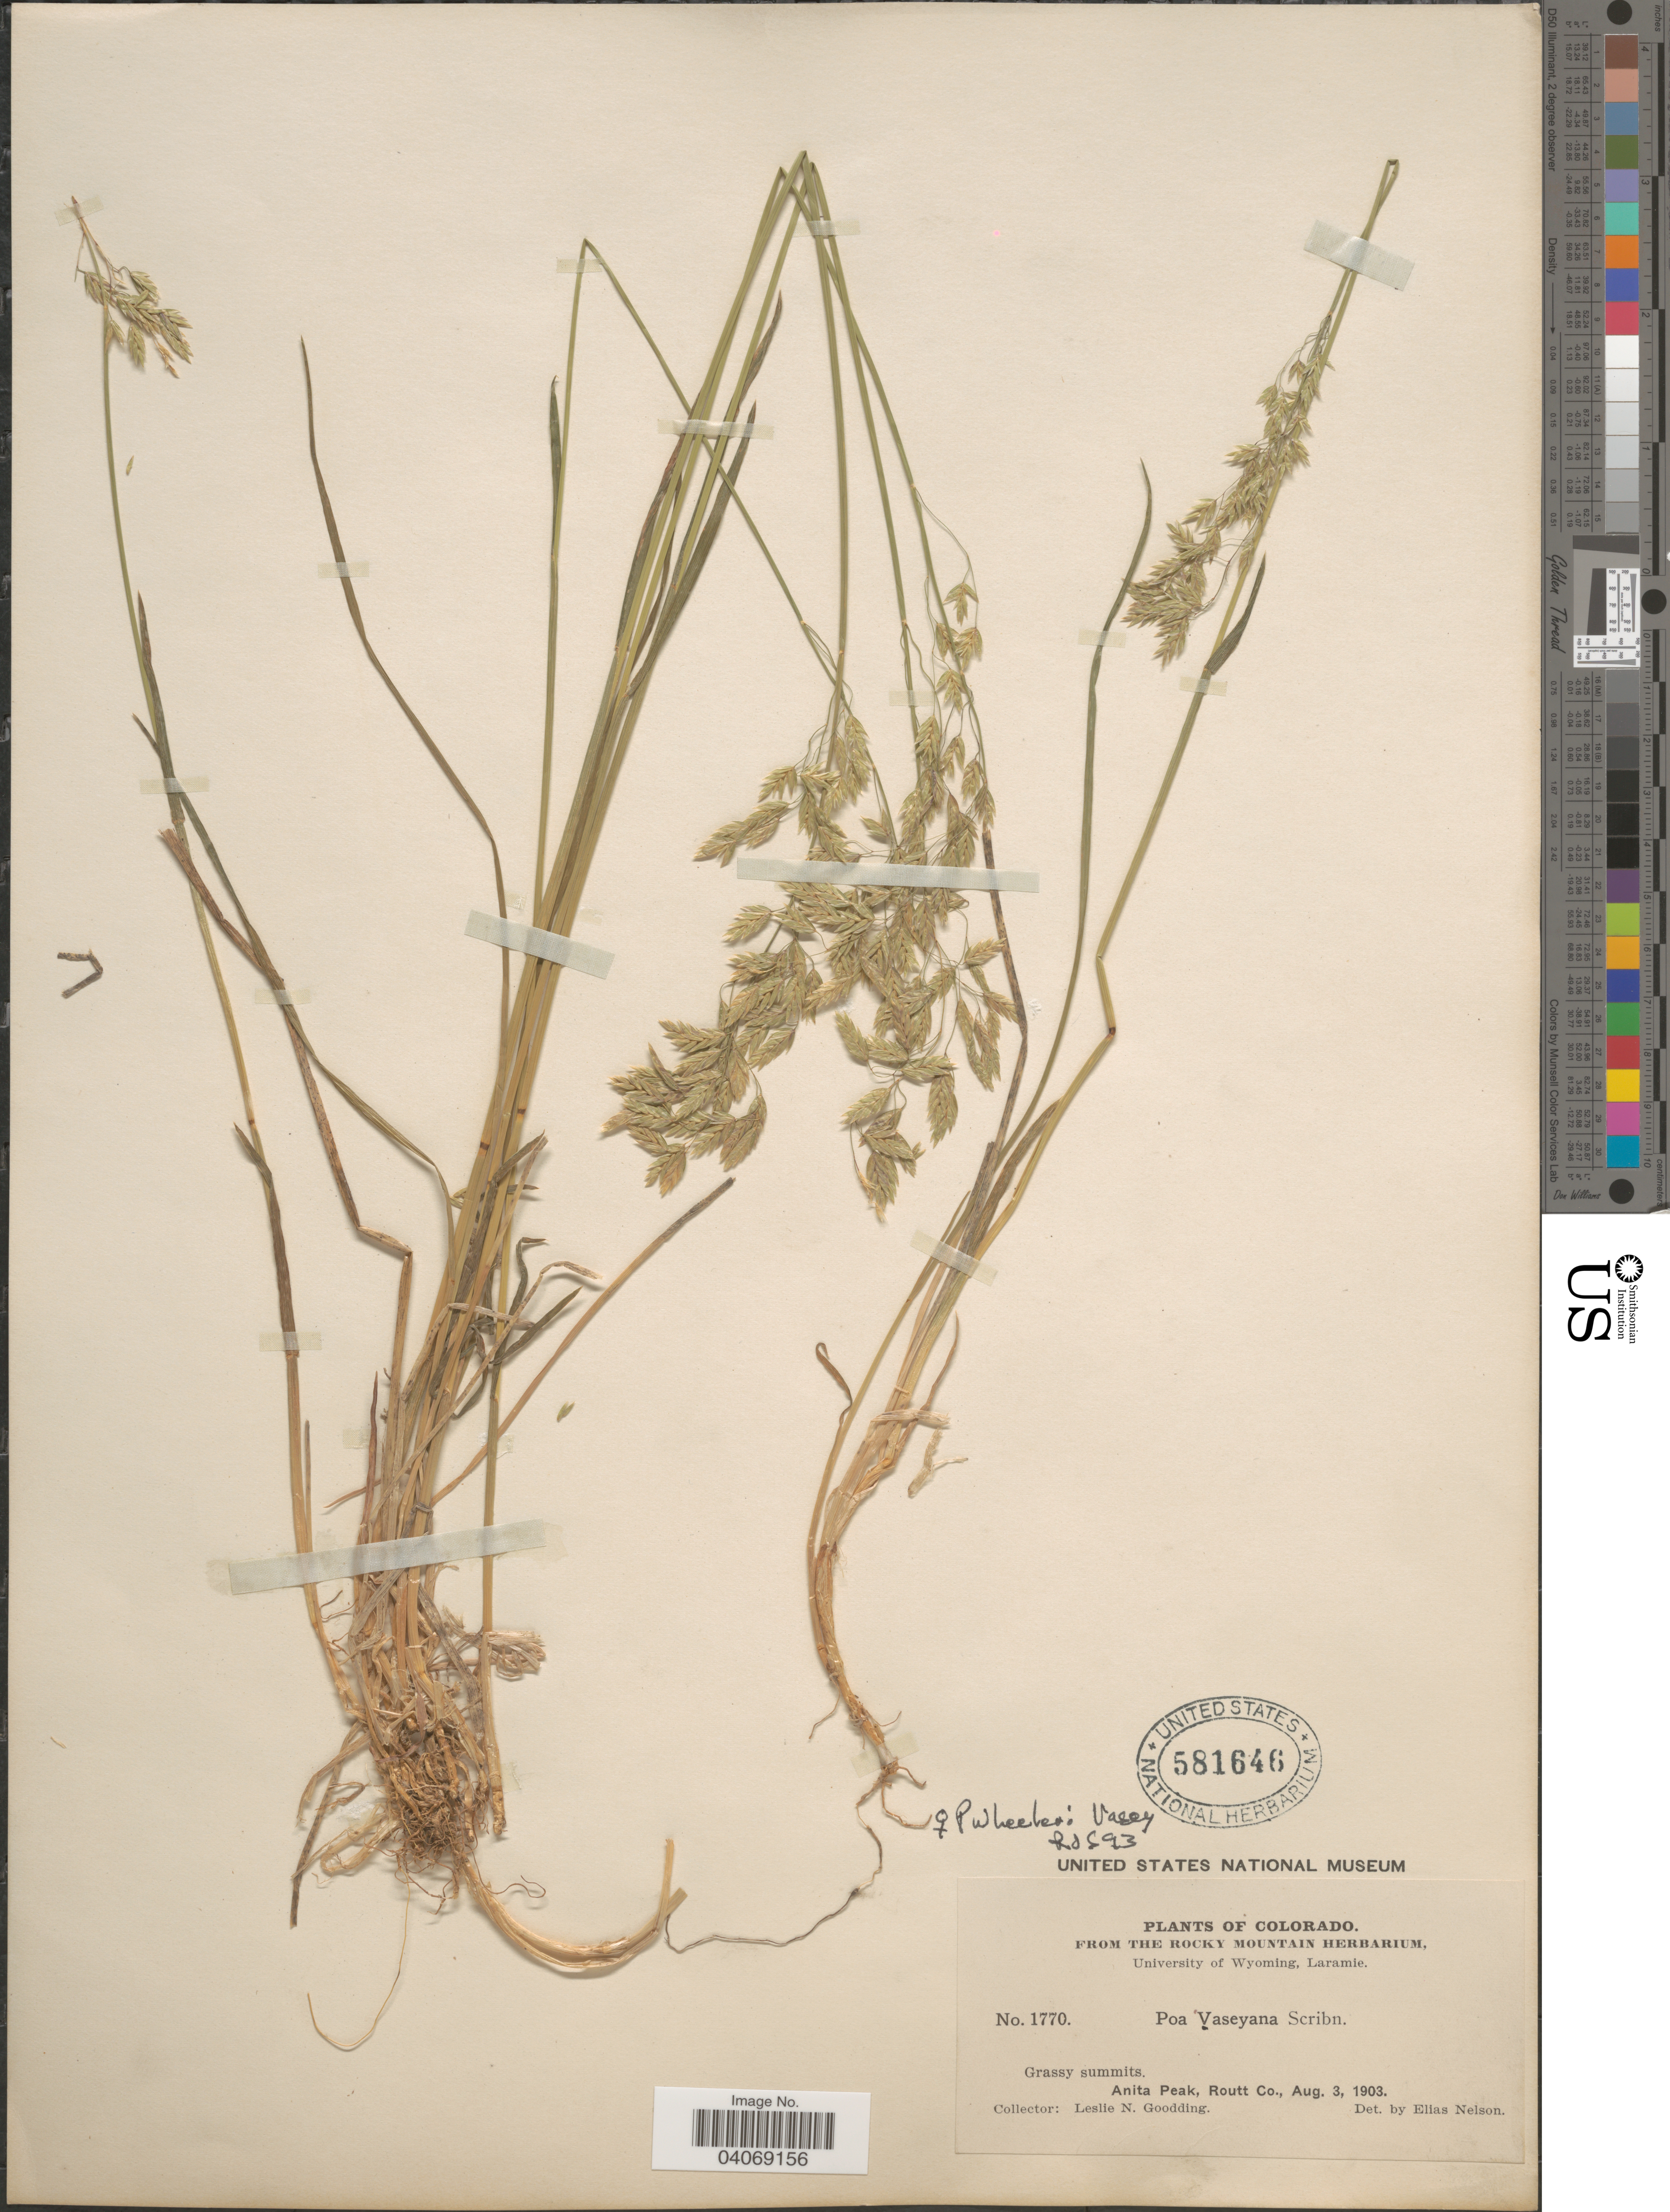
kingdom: Plantae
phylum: Tracheophyta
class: Liliopsida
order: Poales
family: Poaceae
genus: Poa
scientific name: Poa wheeleri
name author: Vasey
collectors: L. N. Goodding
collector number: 1770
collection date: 1903-08-03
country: United States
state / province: Colorado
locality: Grassy summits. Anita Peak, Routt Co.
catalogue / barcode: US 581646